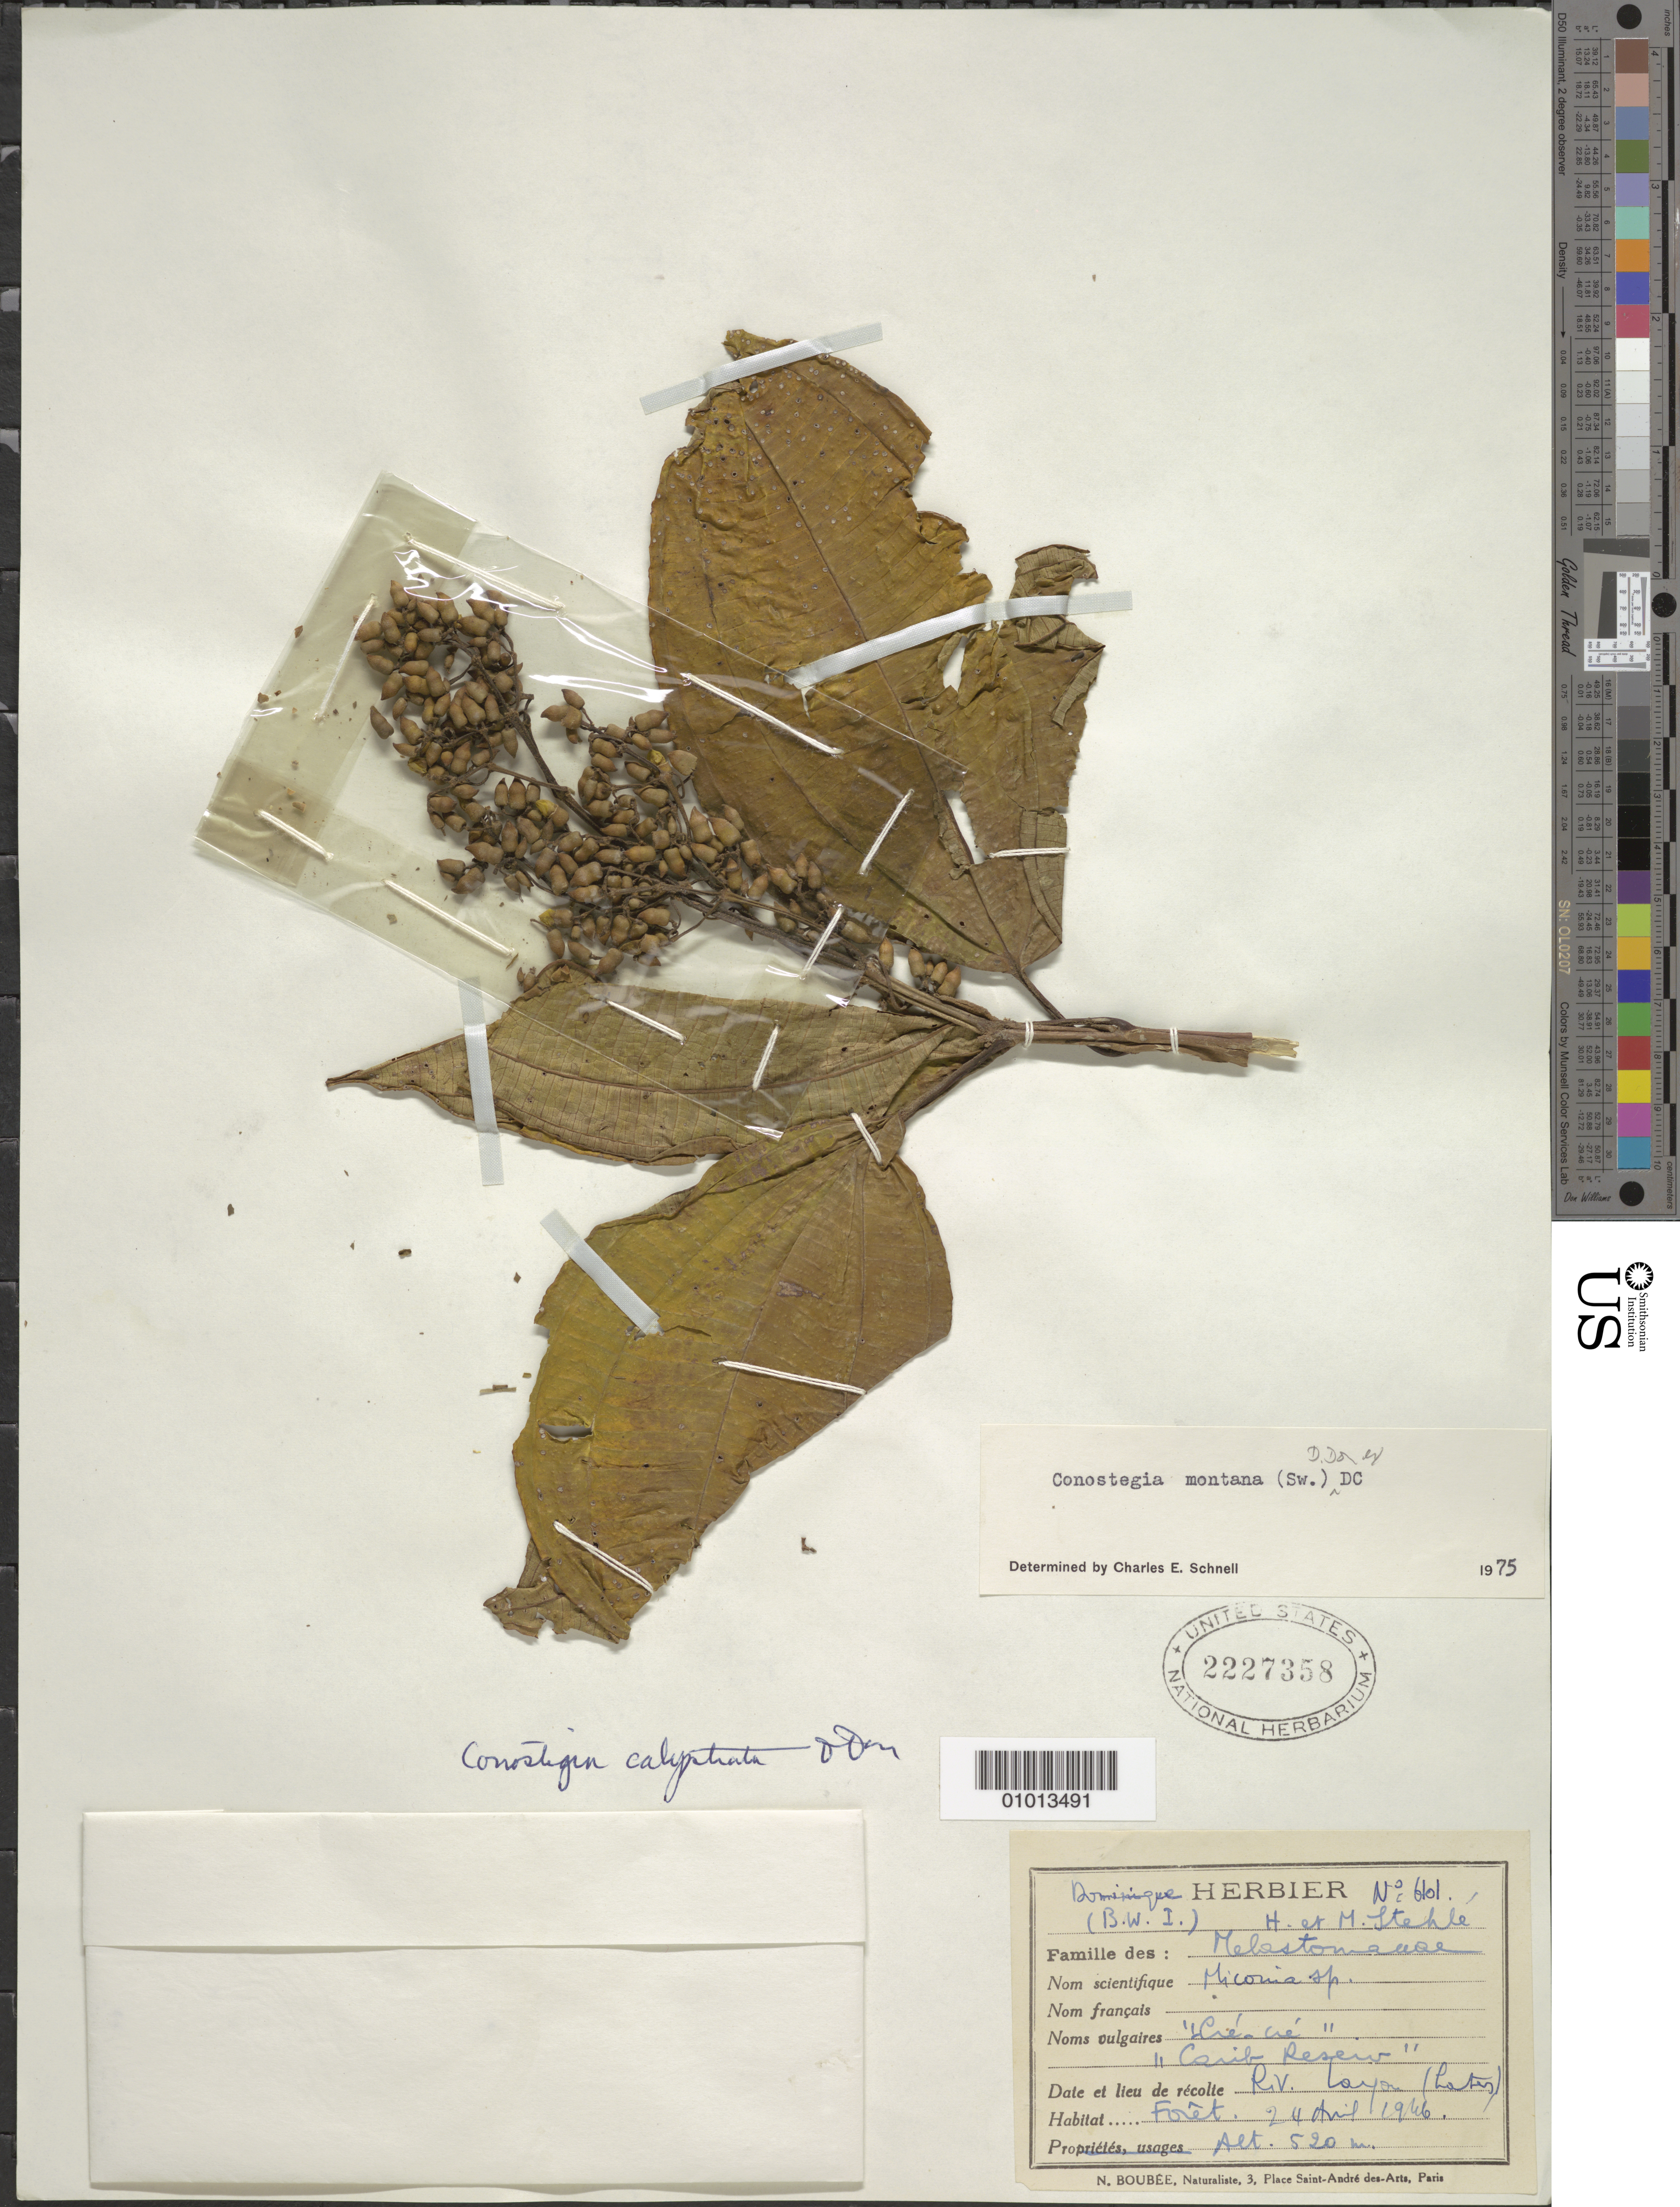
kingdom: Plantae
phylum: Tracheophyta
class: Magnoliopsida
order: Myrtales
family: Melastomataceae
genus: Conostegia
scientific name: Conostegia montana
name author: (Sw.) D. Don ex DC.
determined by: Schnell, C. E.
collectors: H. Stehlé & M. Stehlé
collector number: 6101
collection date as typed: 24 Apr 1946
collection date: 1946-04-24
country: Dominica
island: Dominica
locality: Riv. Layou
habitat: Forêt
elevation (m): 520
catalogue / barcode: US 2227358